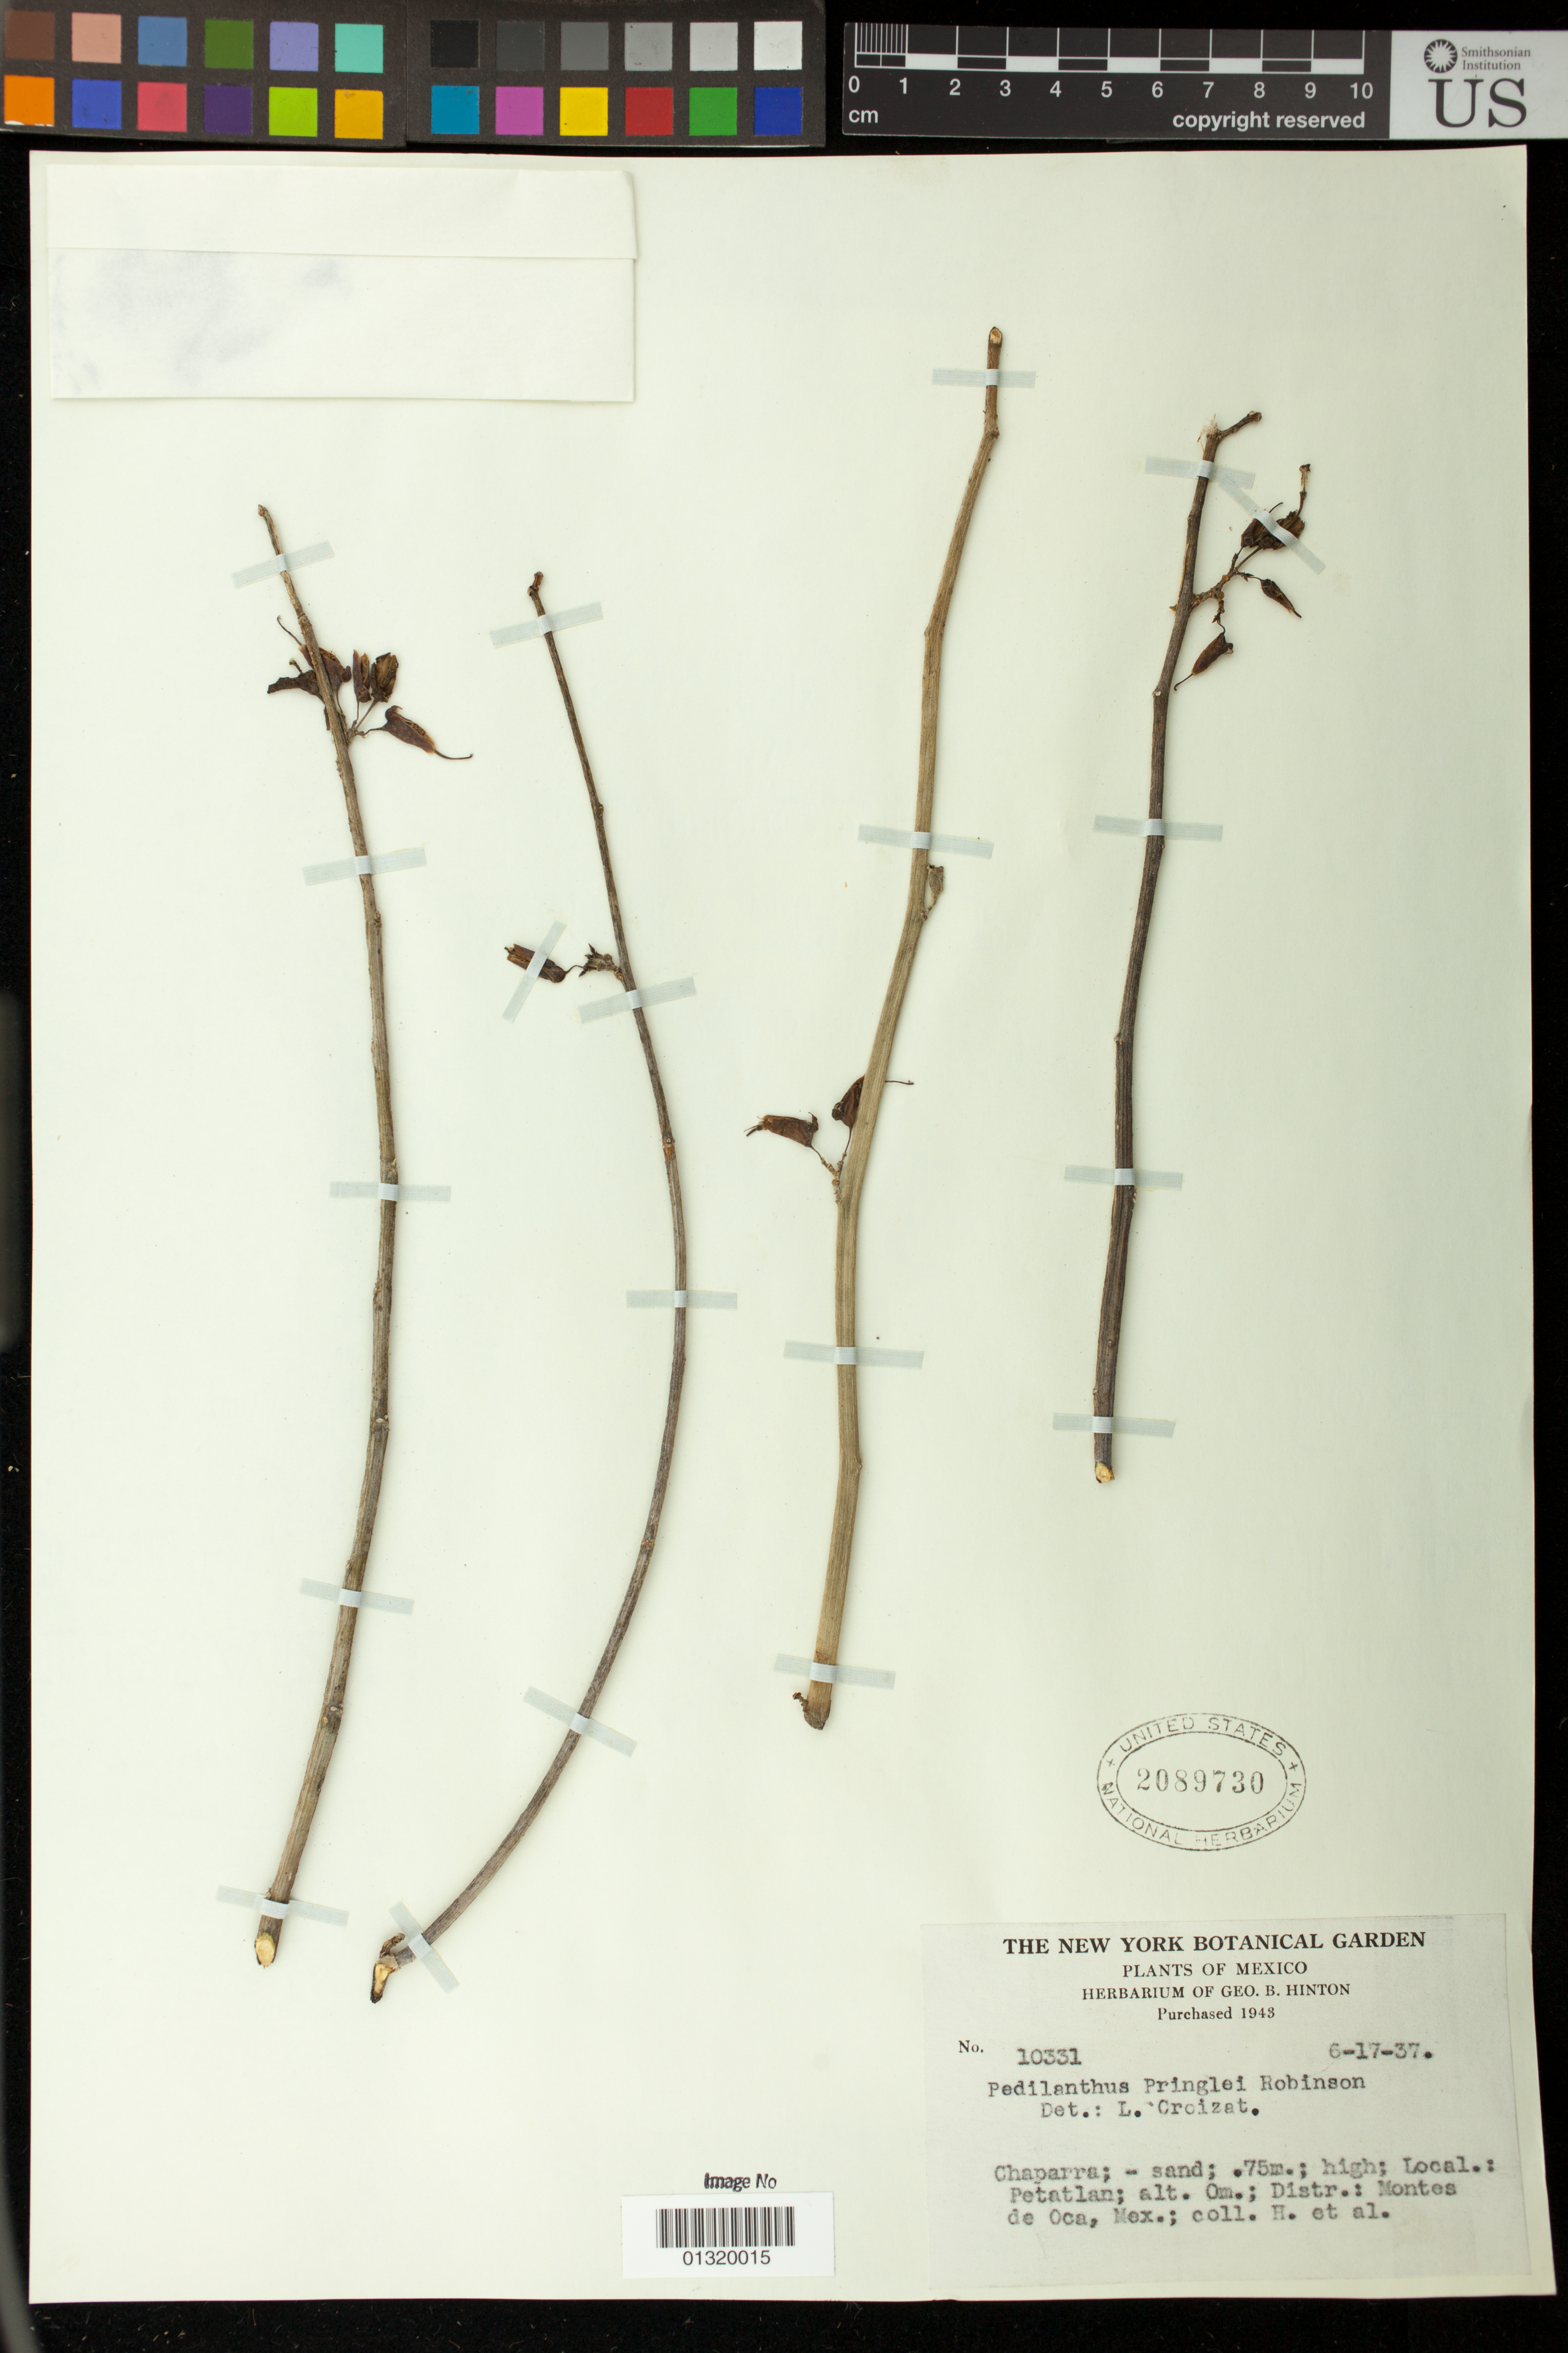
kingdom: Plantae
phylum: Tracheophyta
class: Magnoliopsida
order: Malpighiales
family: Euphorbiaceae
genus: Pedilanthus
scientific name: Pedilanthus tithymaloides subsp. tithymaloides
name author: (L.) Poit.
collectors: G. B. Hinton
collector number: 10331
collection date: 1937-06-17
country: Mexico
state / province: Guerrero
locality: Petatlan; Distr.: Montes de Oca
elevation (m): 0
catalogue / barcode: US 2089730